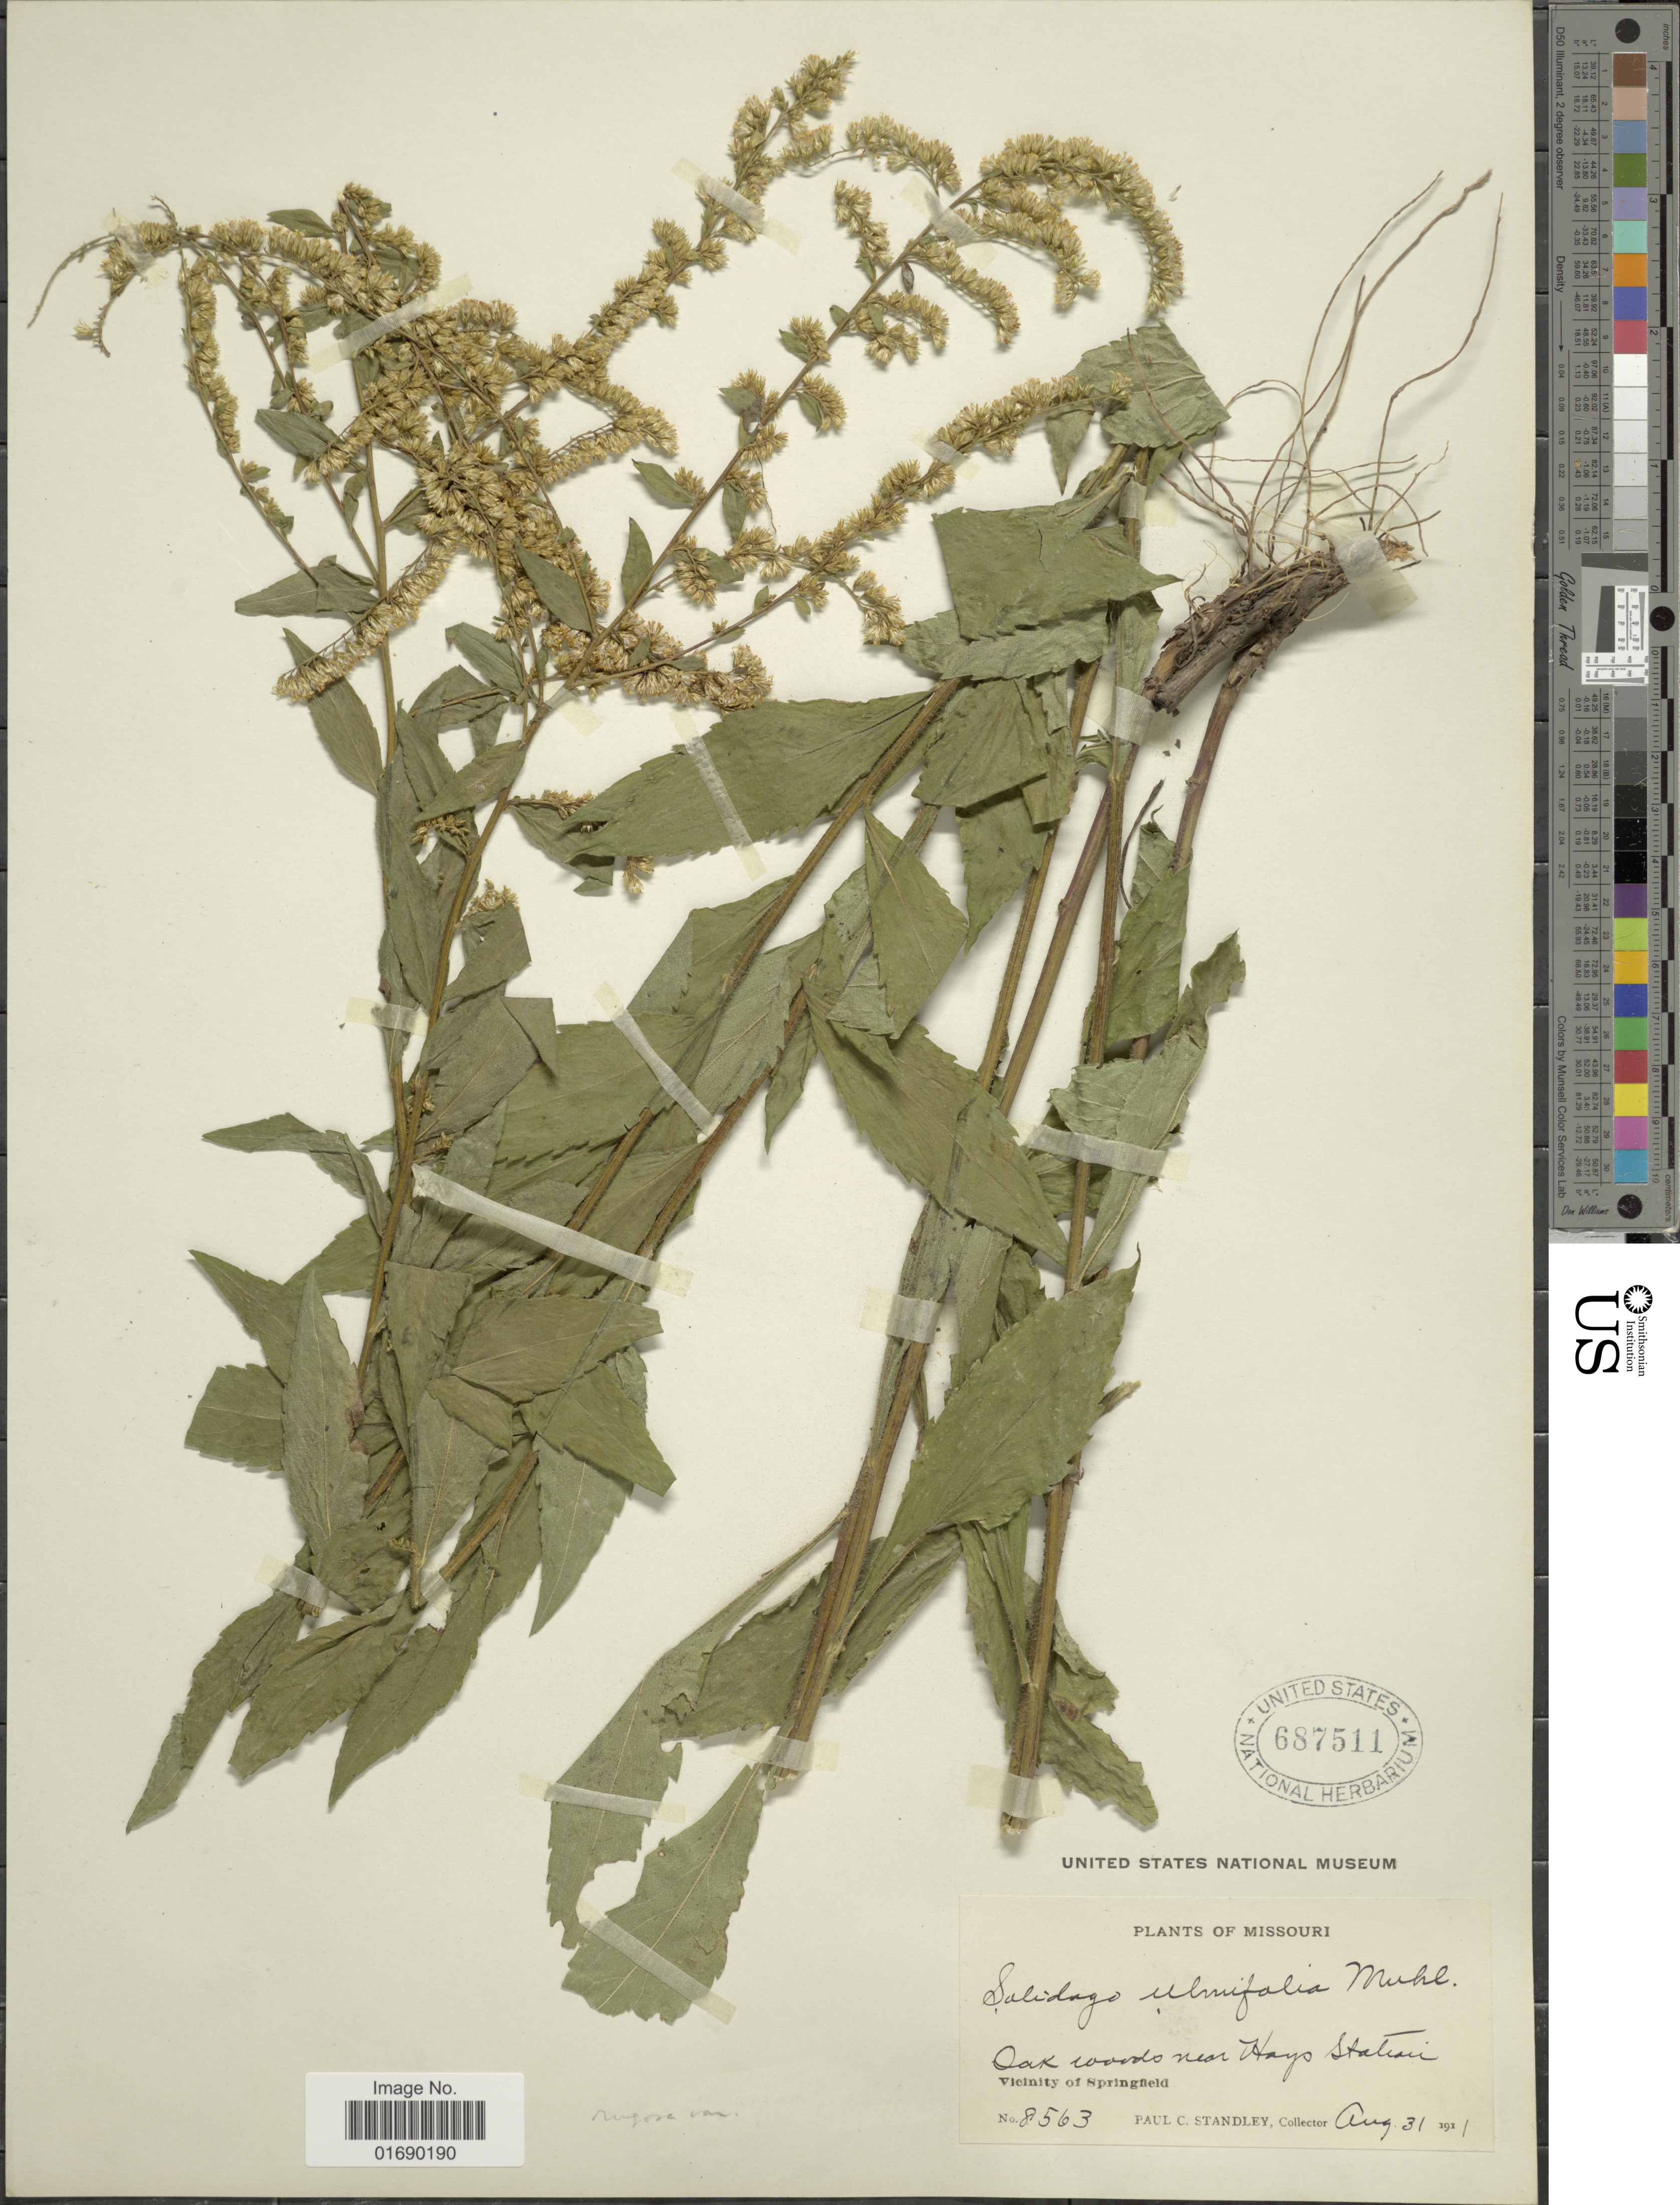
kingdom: Plantae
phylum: Tracheophyta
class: Magnoliopsida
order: Asterales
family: Asteraceae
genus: Solidago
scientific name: Solidago rugosa var. aspera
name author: (Aiton) Cronq.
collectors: P. C. Standley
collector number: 8563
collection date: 1911-08-31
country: United States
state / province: Missouri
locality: Oak woods near Hays Station, Vicinity of Springfield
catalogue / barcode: US 687511